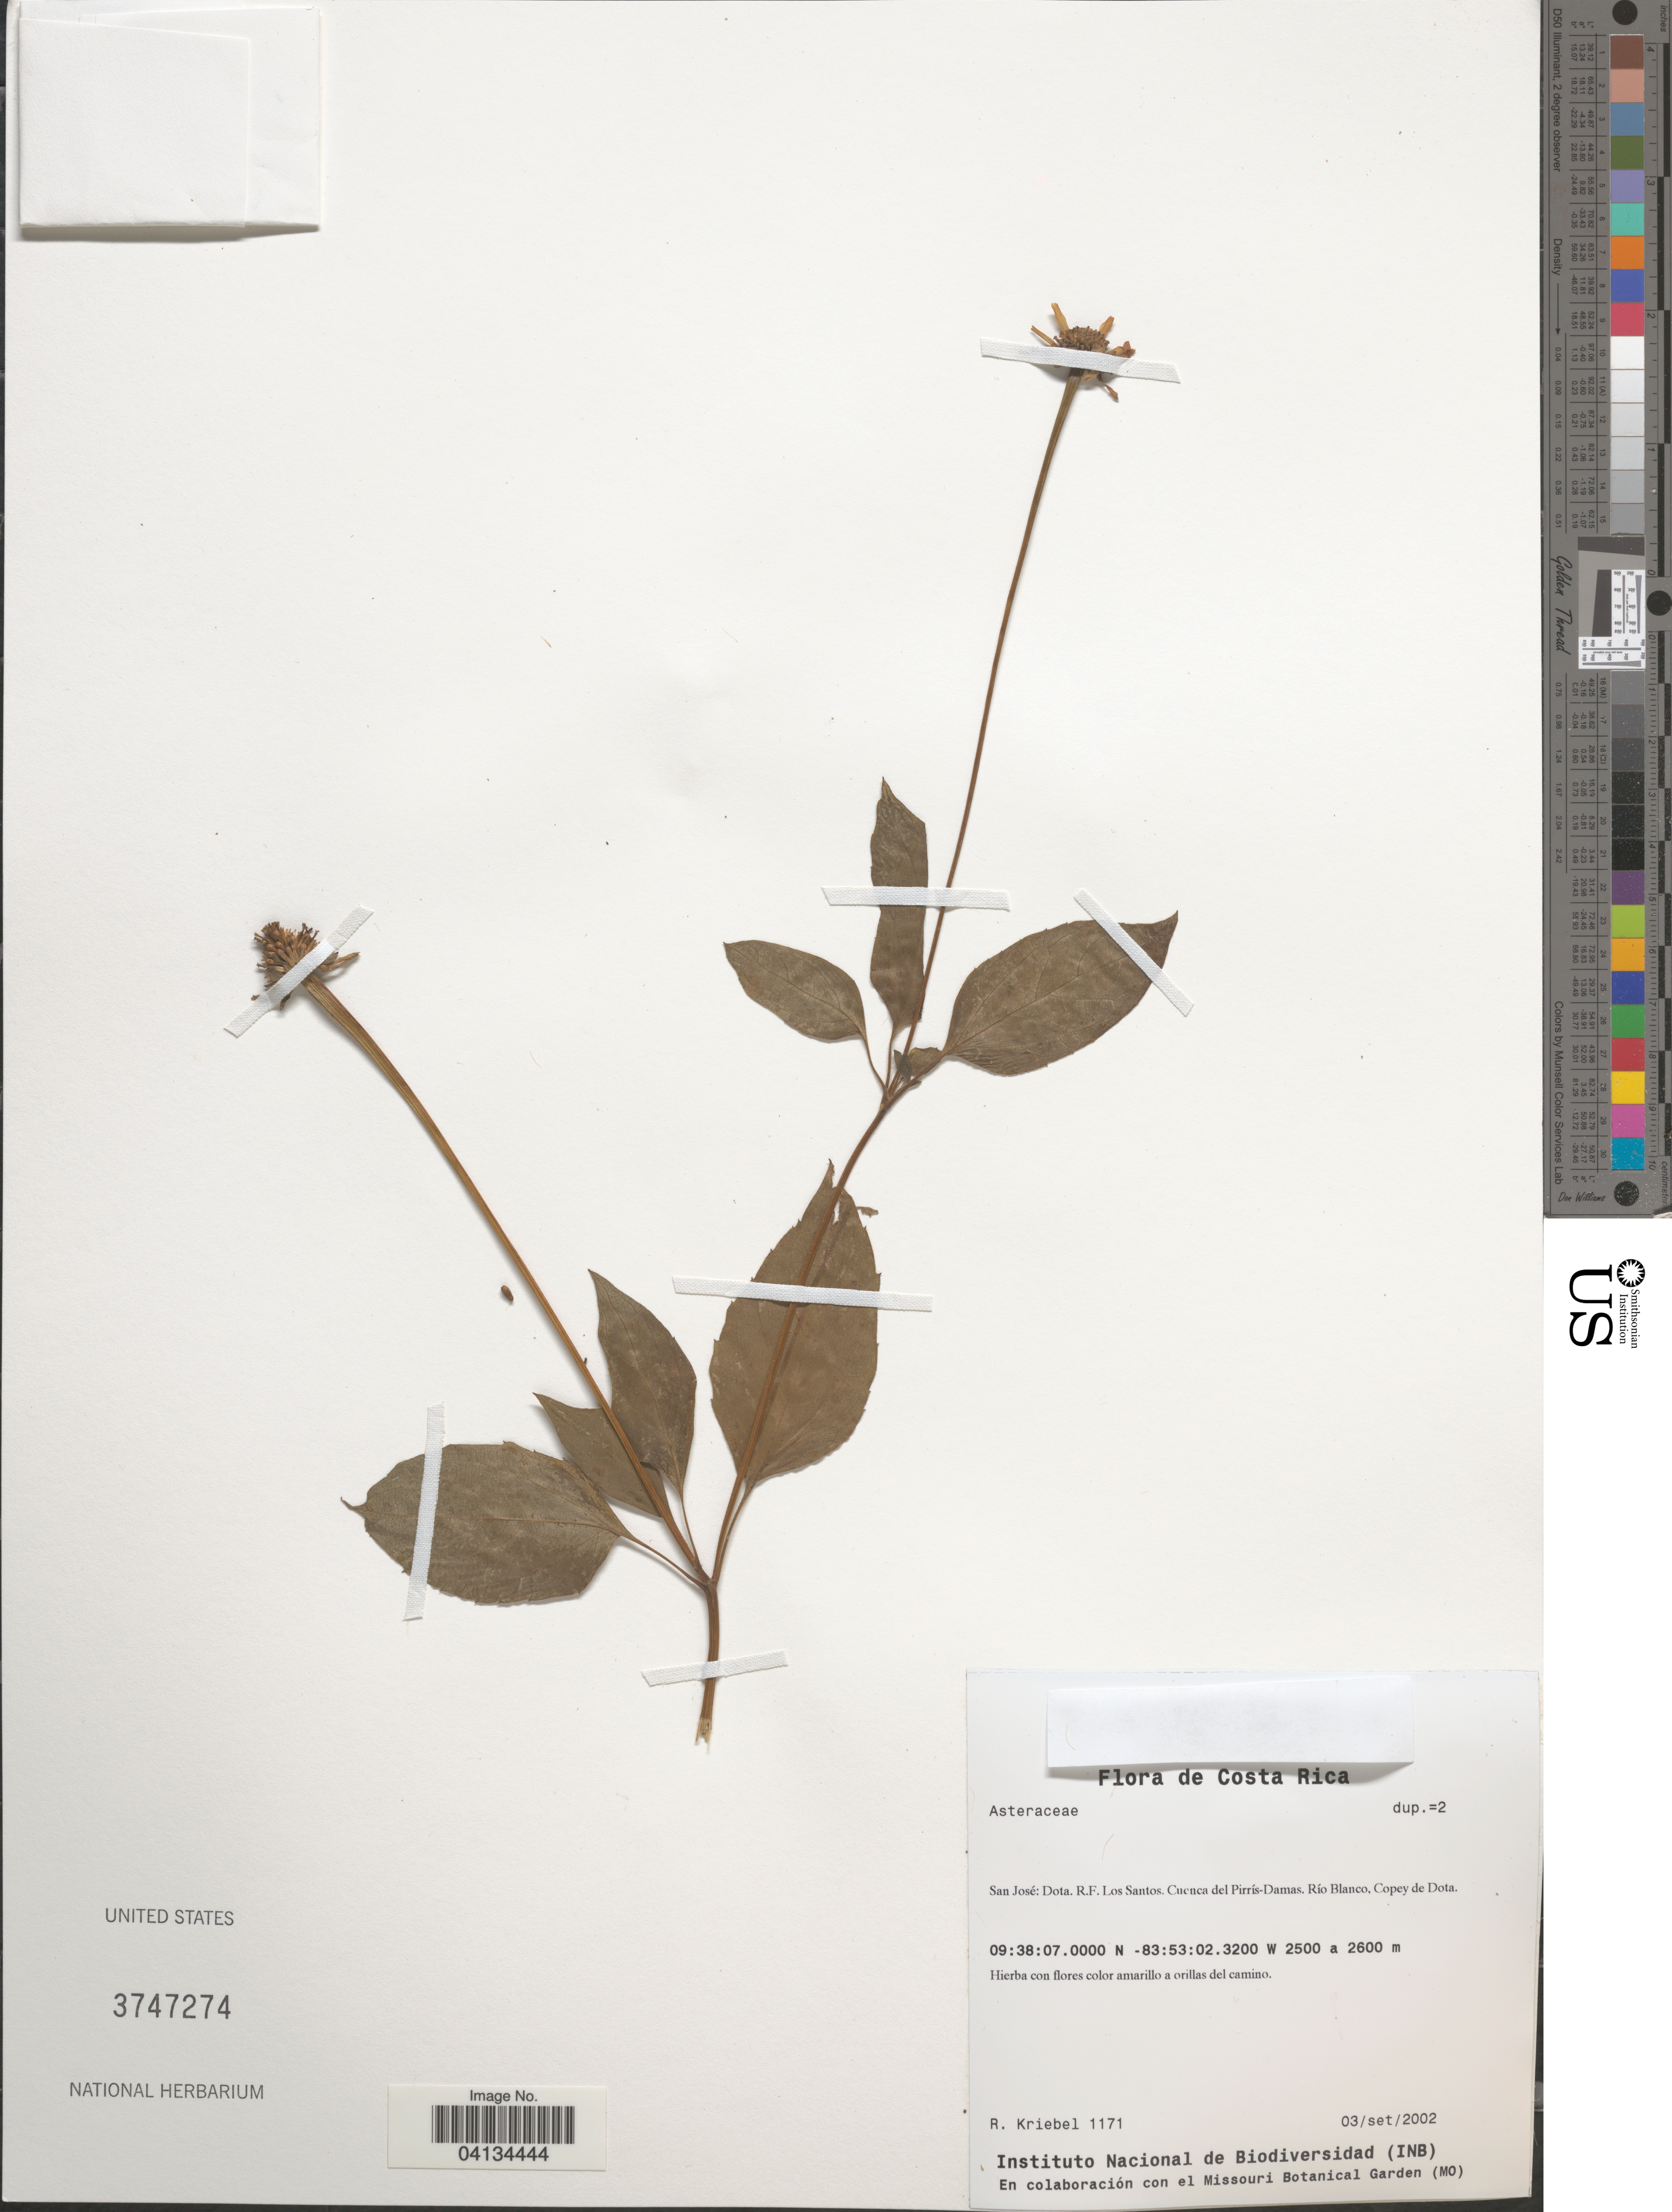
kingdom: Plantae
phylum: Tracheophyta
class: Magnoliopsida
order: Asterales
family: Asteraceae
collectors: R. Kriebel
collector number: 1171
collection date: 2002-09-03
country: Costa Rica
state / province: San José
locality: Dota. R.F. Los Santos. Cuenca del Pirrís-Damas. Río Blanco, Copey de Dota.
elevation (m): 2500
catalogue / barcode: US 3747274